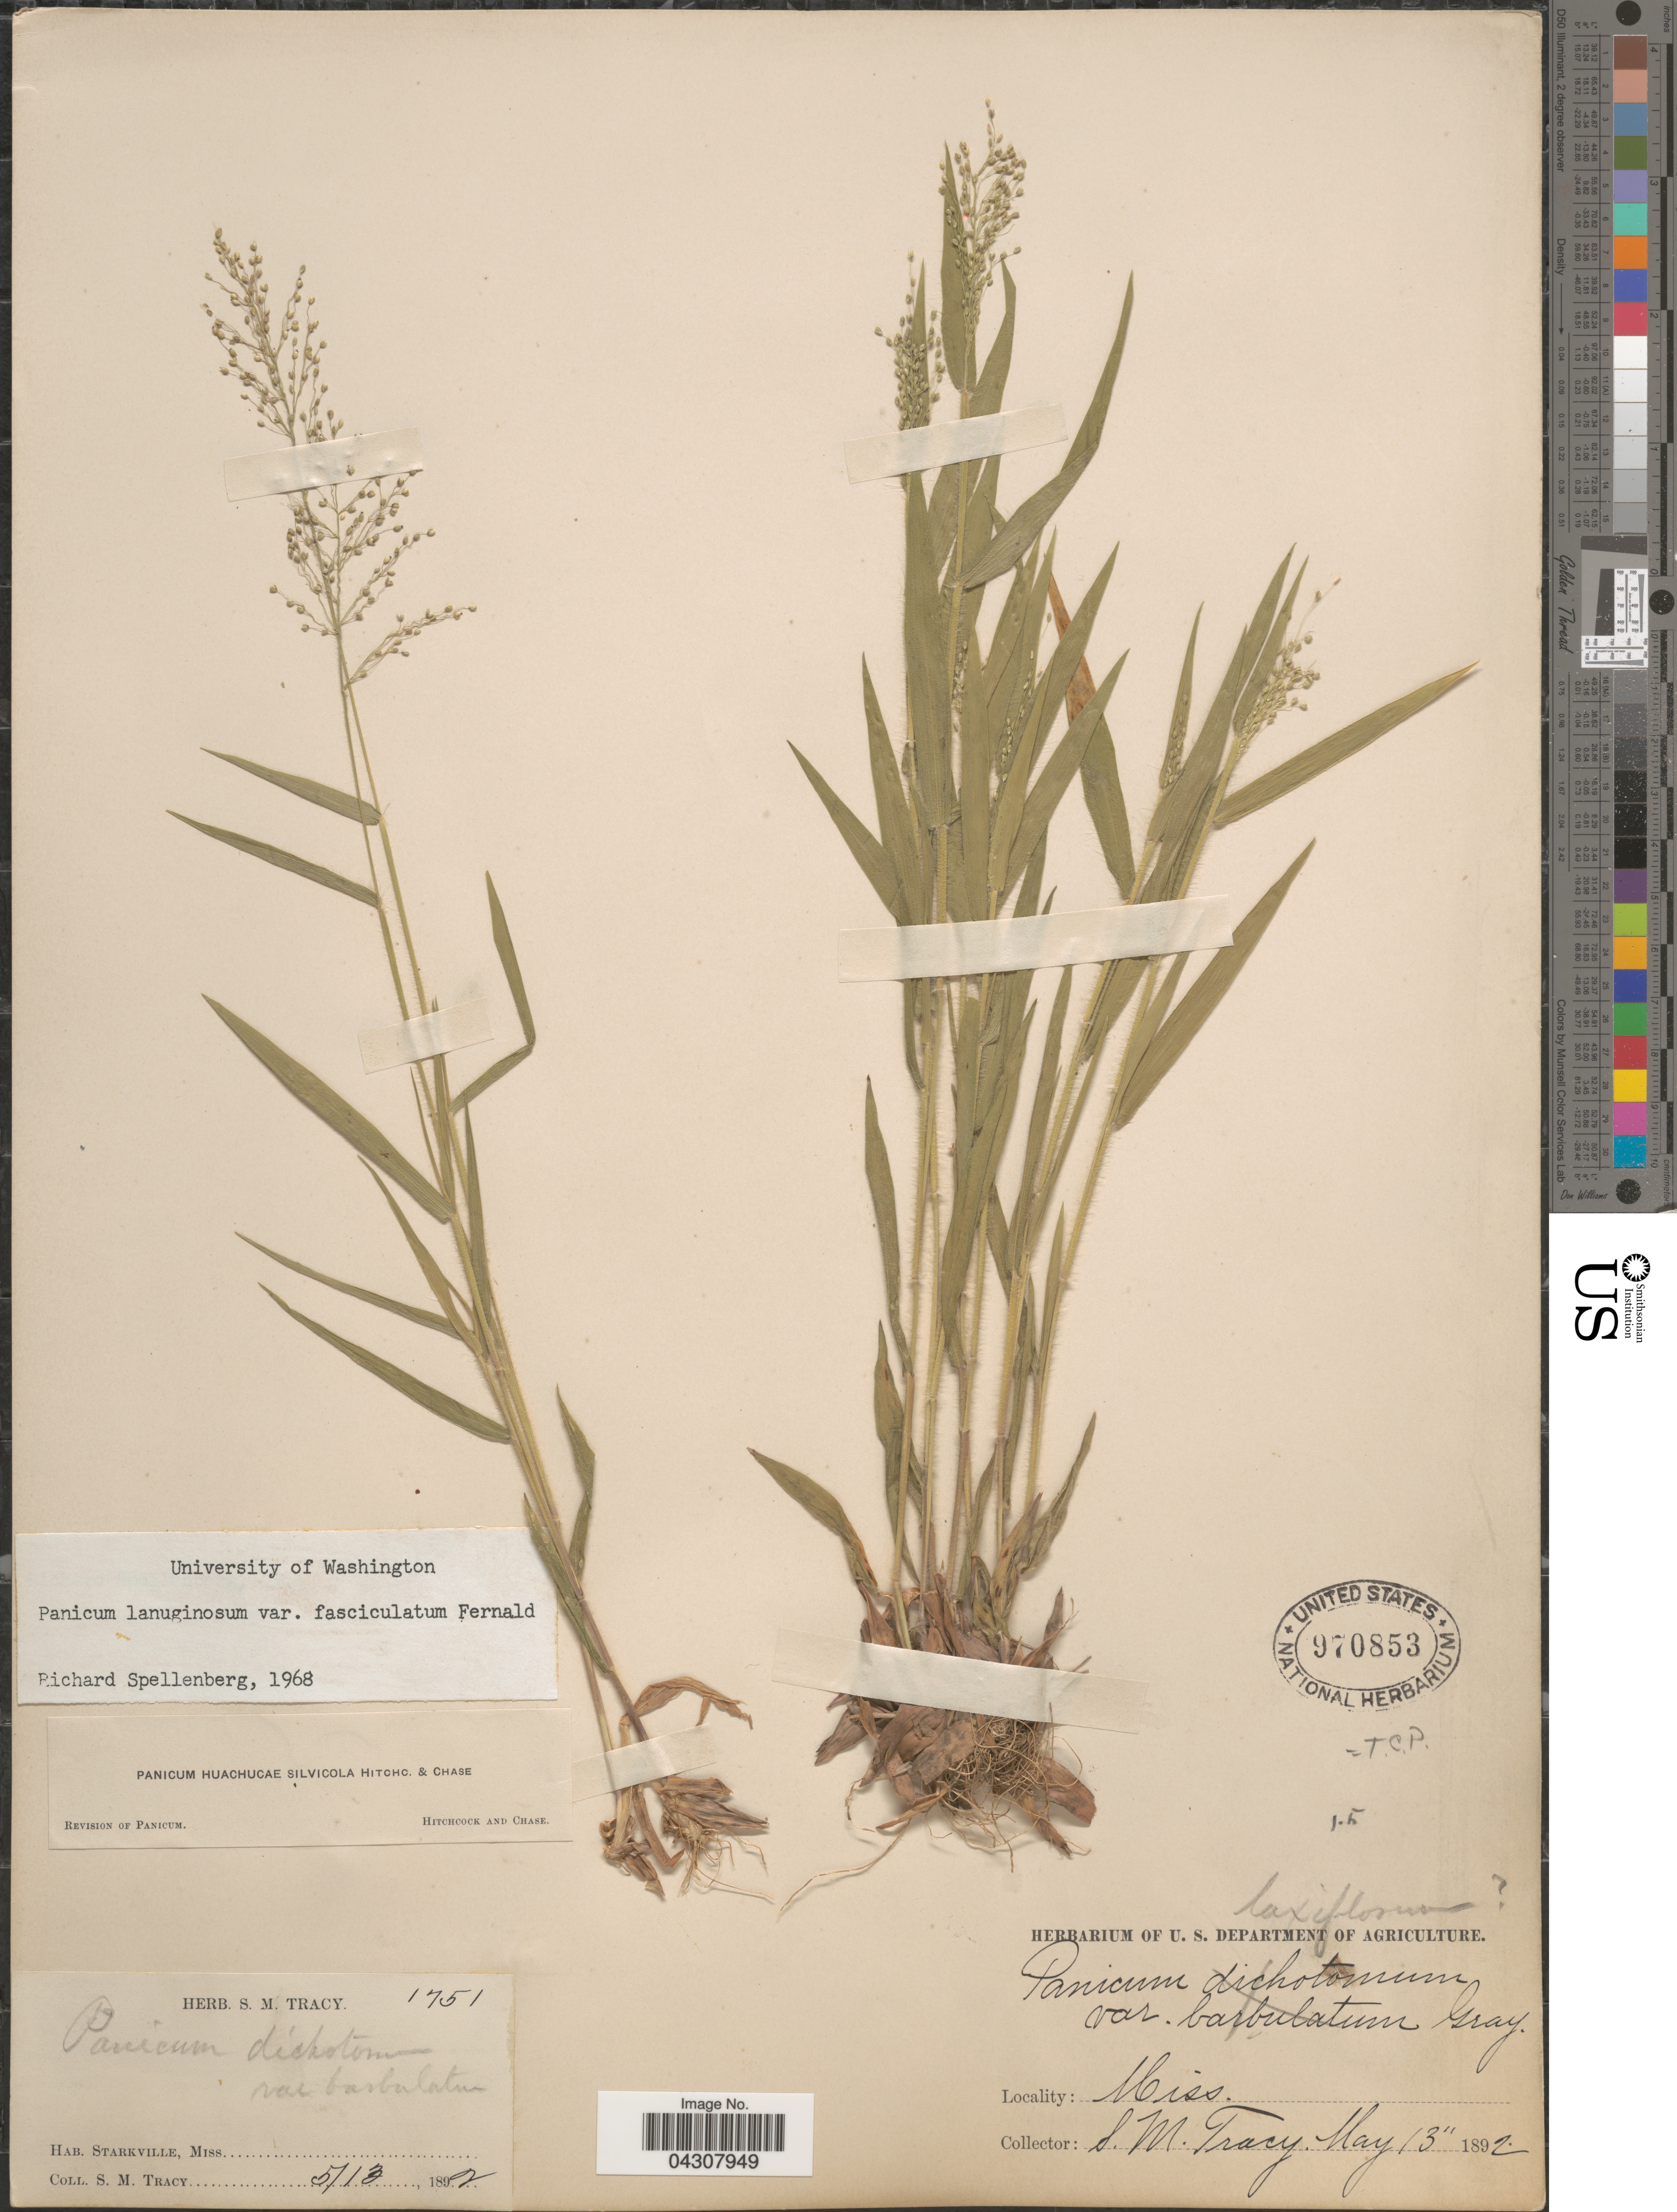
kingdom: Plantae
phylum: Tracheophyta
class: Liliopsida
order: Poales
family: Poaceae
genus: Dichanthelium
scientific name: Dichanthelium acuminatum var. acuminatum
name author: (Sw.) Gould & C.A. Clark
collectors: S. M. Tracy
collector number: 1751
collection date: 1892-05-13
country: United States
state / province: Mississippi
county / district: Oktibbeha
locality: Starkville.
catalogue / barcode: US 970853